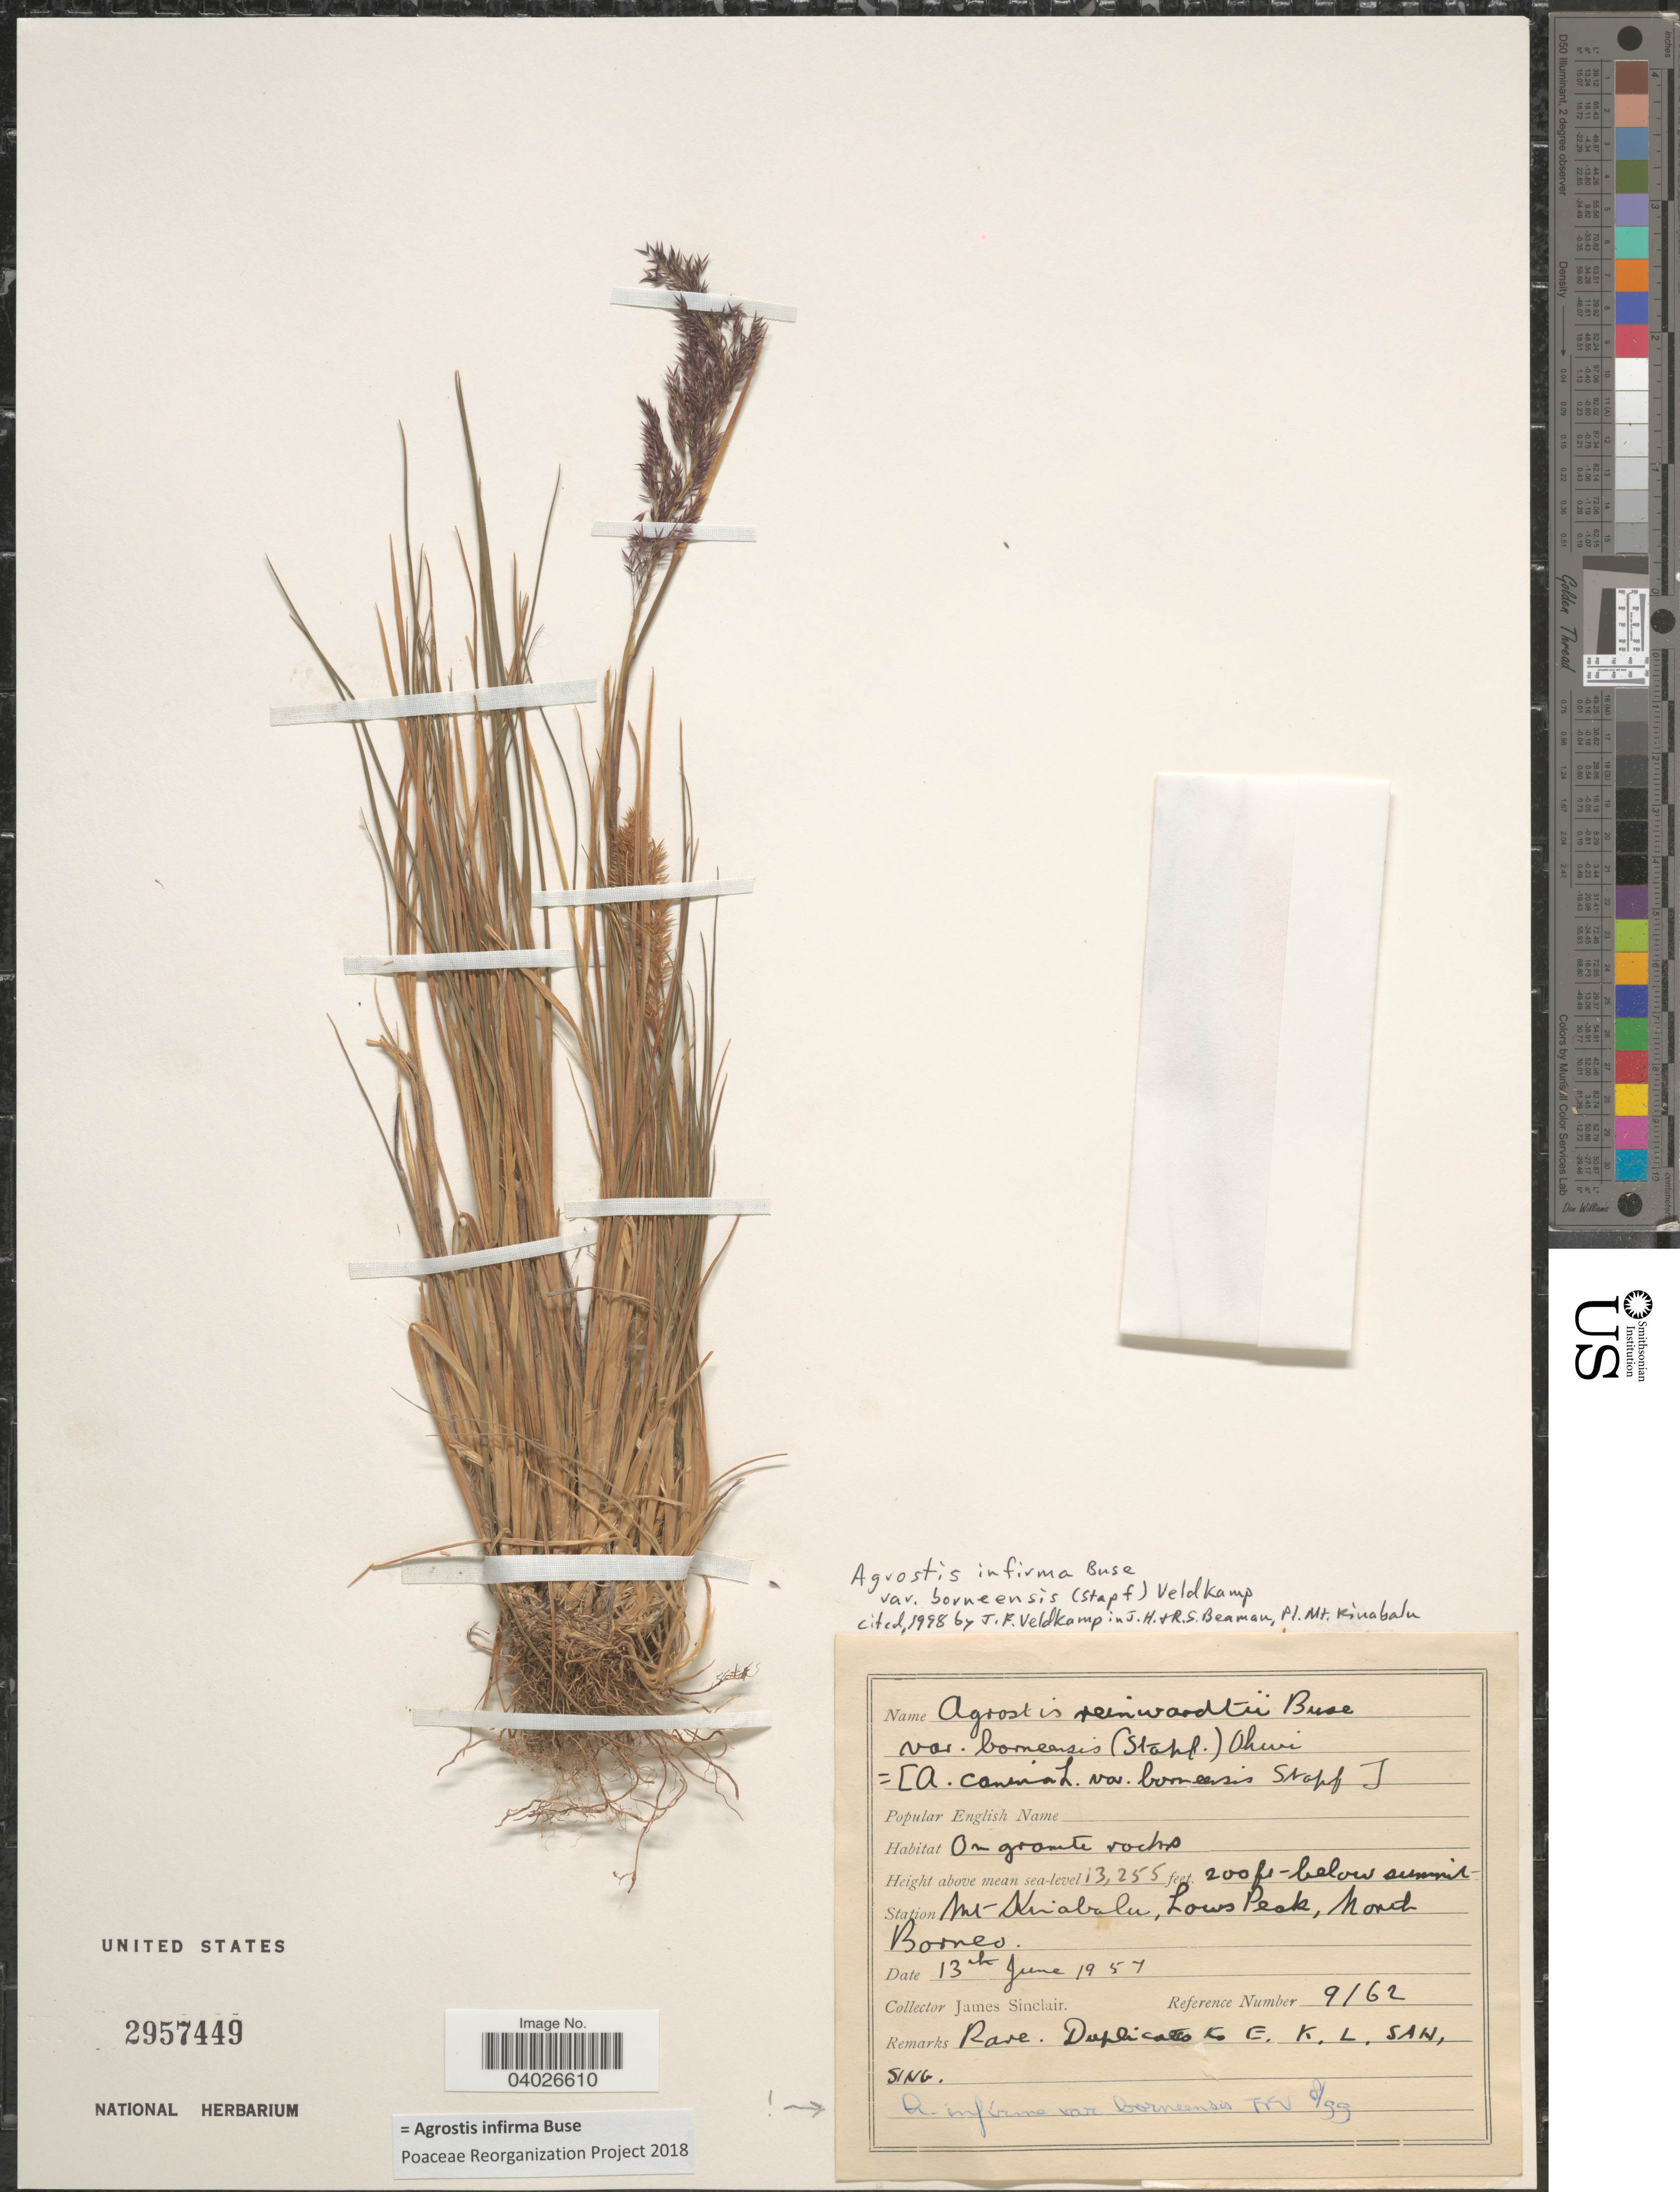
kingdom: Plantae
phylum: Tracheophyta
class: Liliopsida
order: Poales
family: Poaceae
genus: Agrostis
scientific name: Agrostis infirma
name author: Büse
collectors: J. Sinclair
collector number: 9162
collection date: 1957-06-13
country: Malaysia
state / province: Sabah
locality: Station Mt Kinabalu, Lows Peak, North Borneo.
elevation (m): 4040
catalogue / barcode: US 2957449